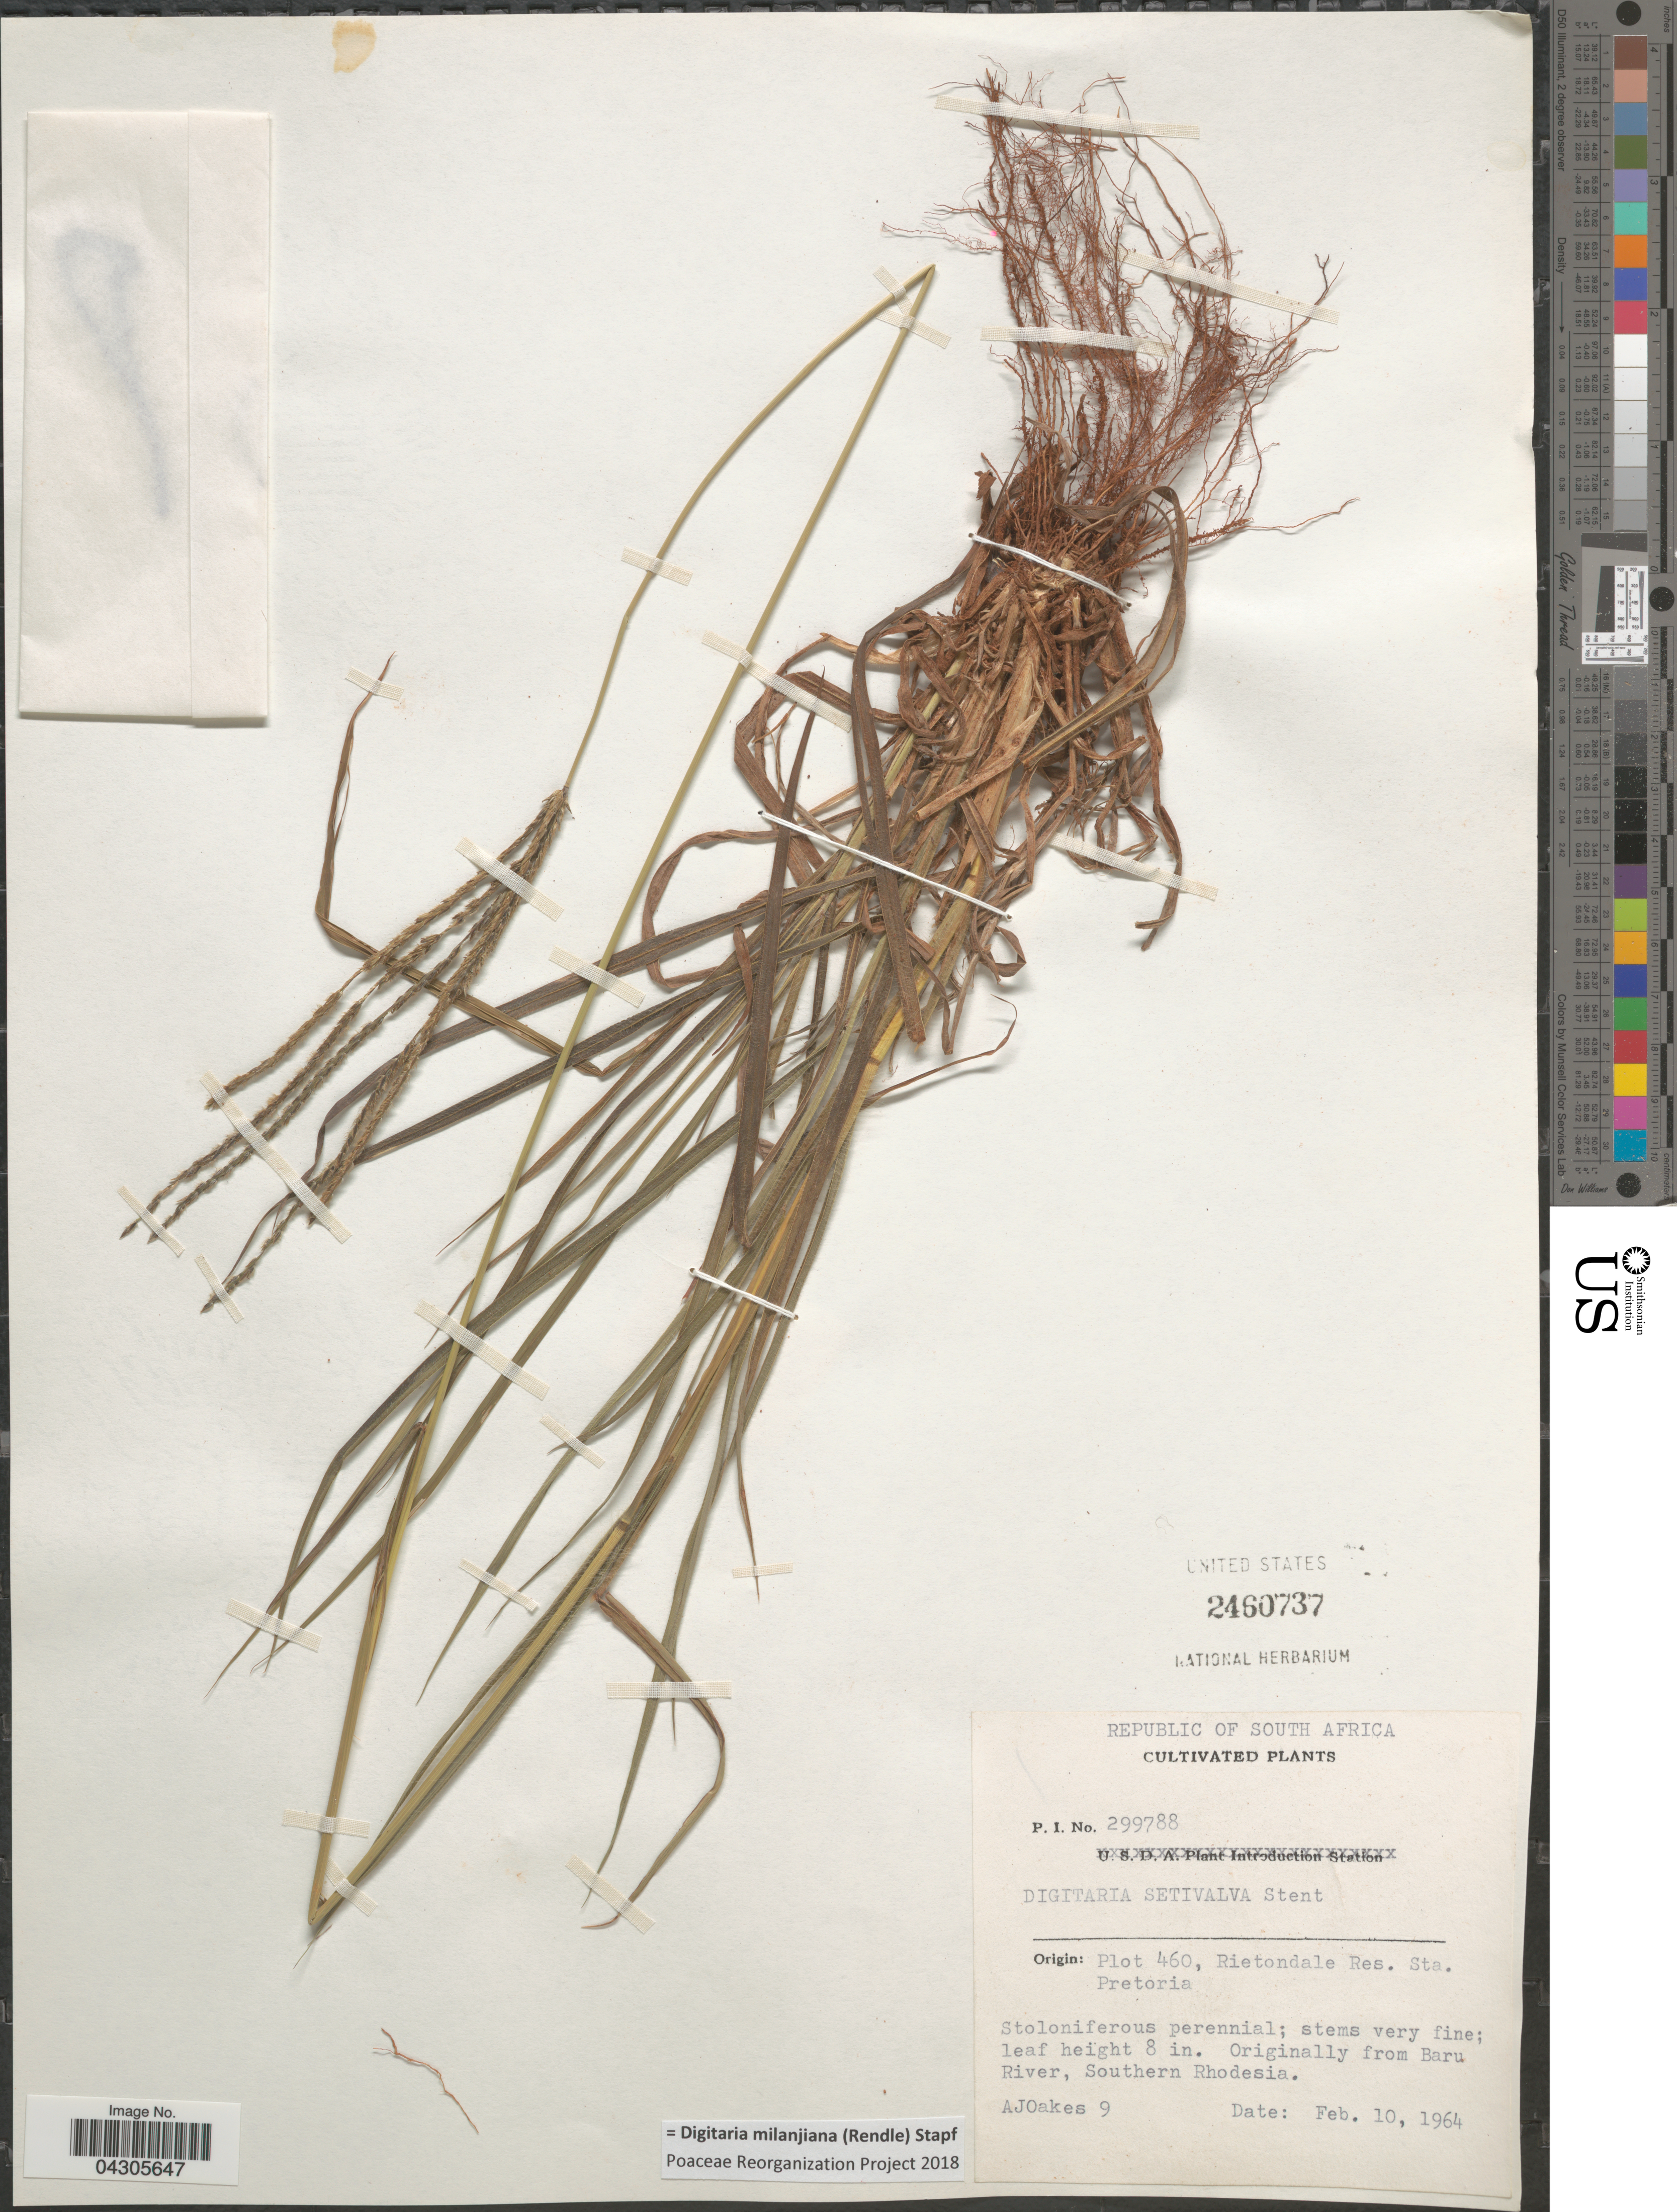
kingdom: Plantae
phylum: Tracheophyta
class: Liliopsida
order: Poales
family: Poaceae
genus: Digitaria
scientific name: Digitaria milanjiana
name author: (Rendle) Stapf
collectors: A. Oakes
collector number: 9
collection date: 1964-02-10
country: South Africa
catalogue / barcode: US 2460737